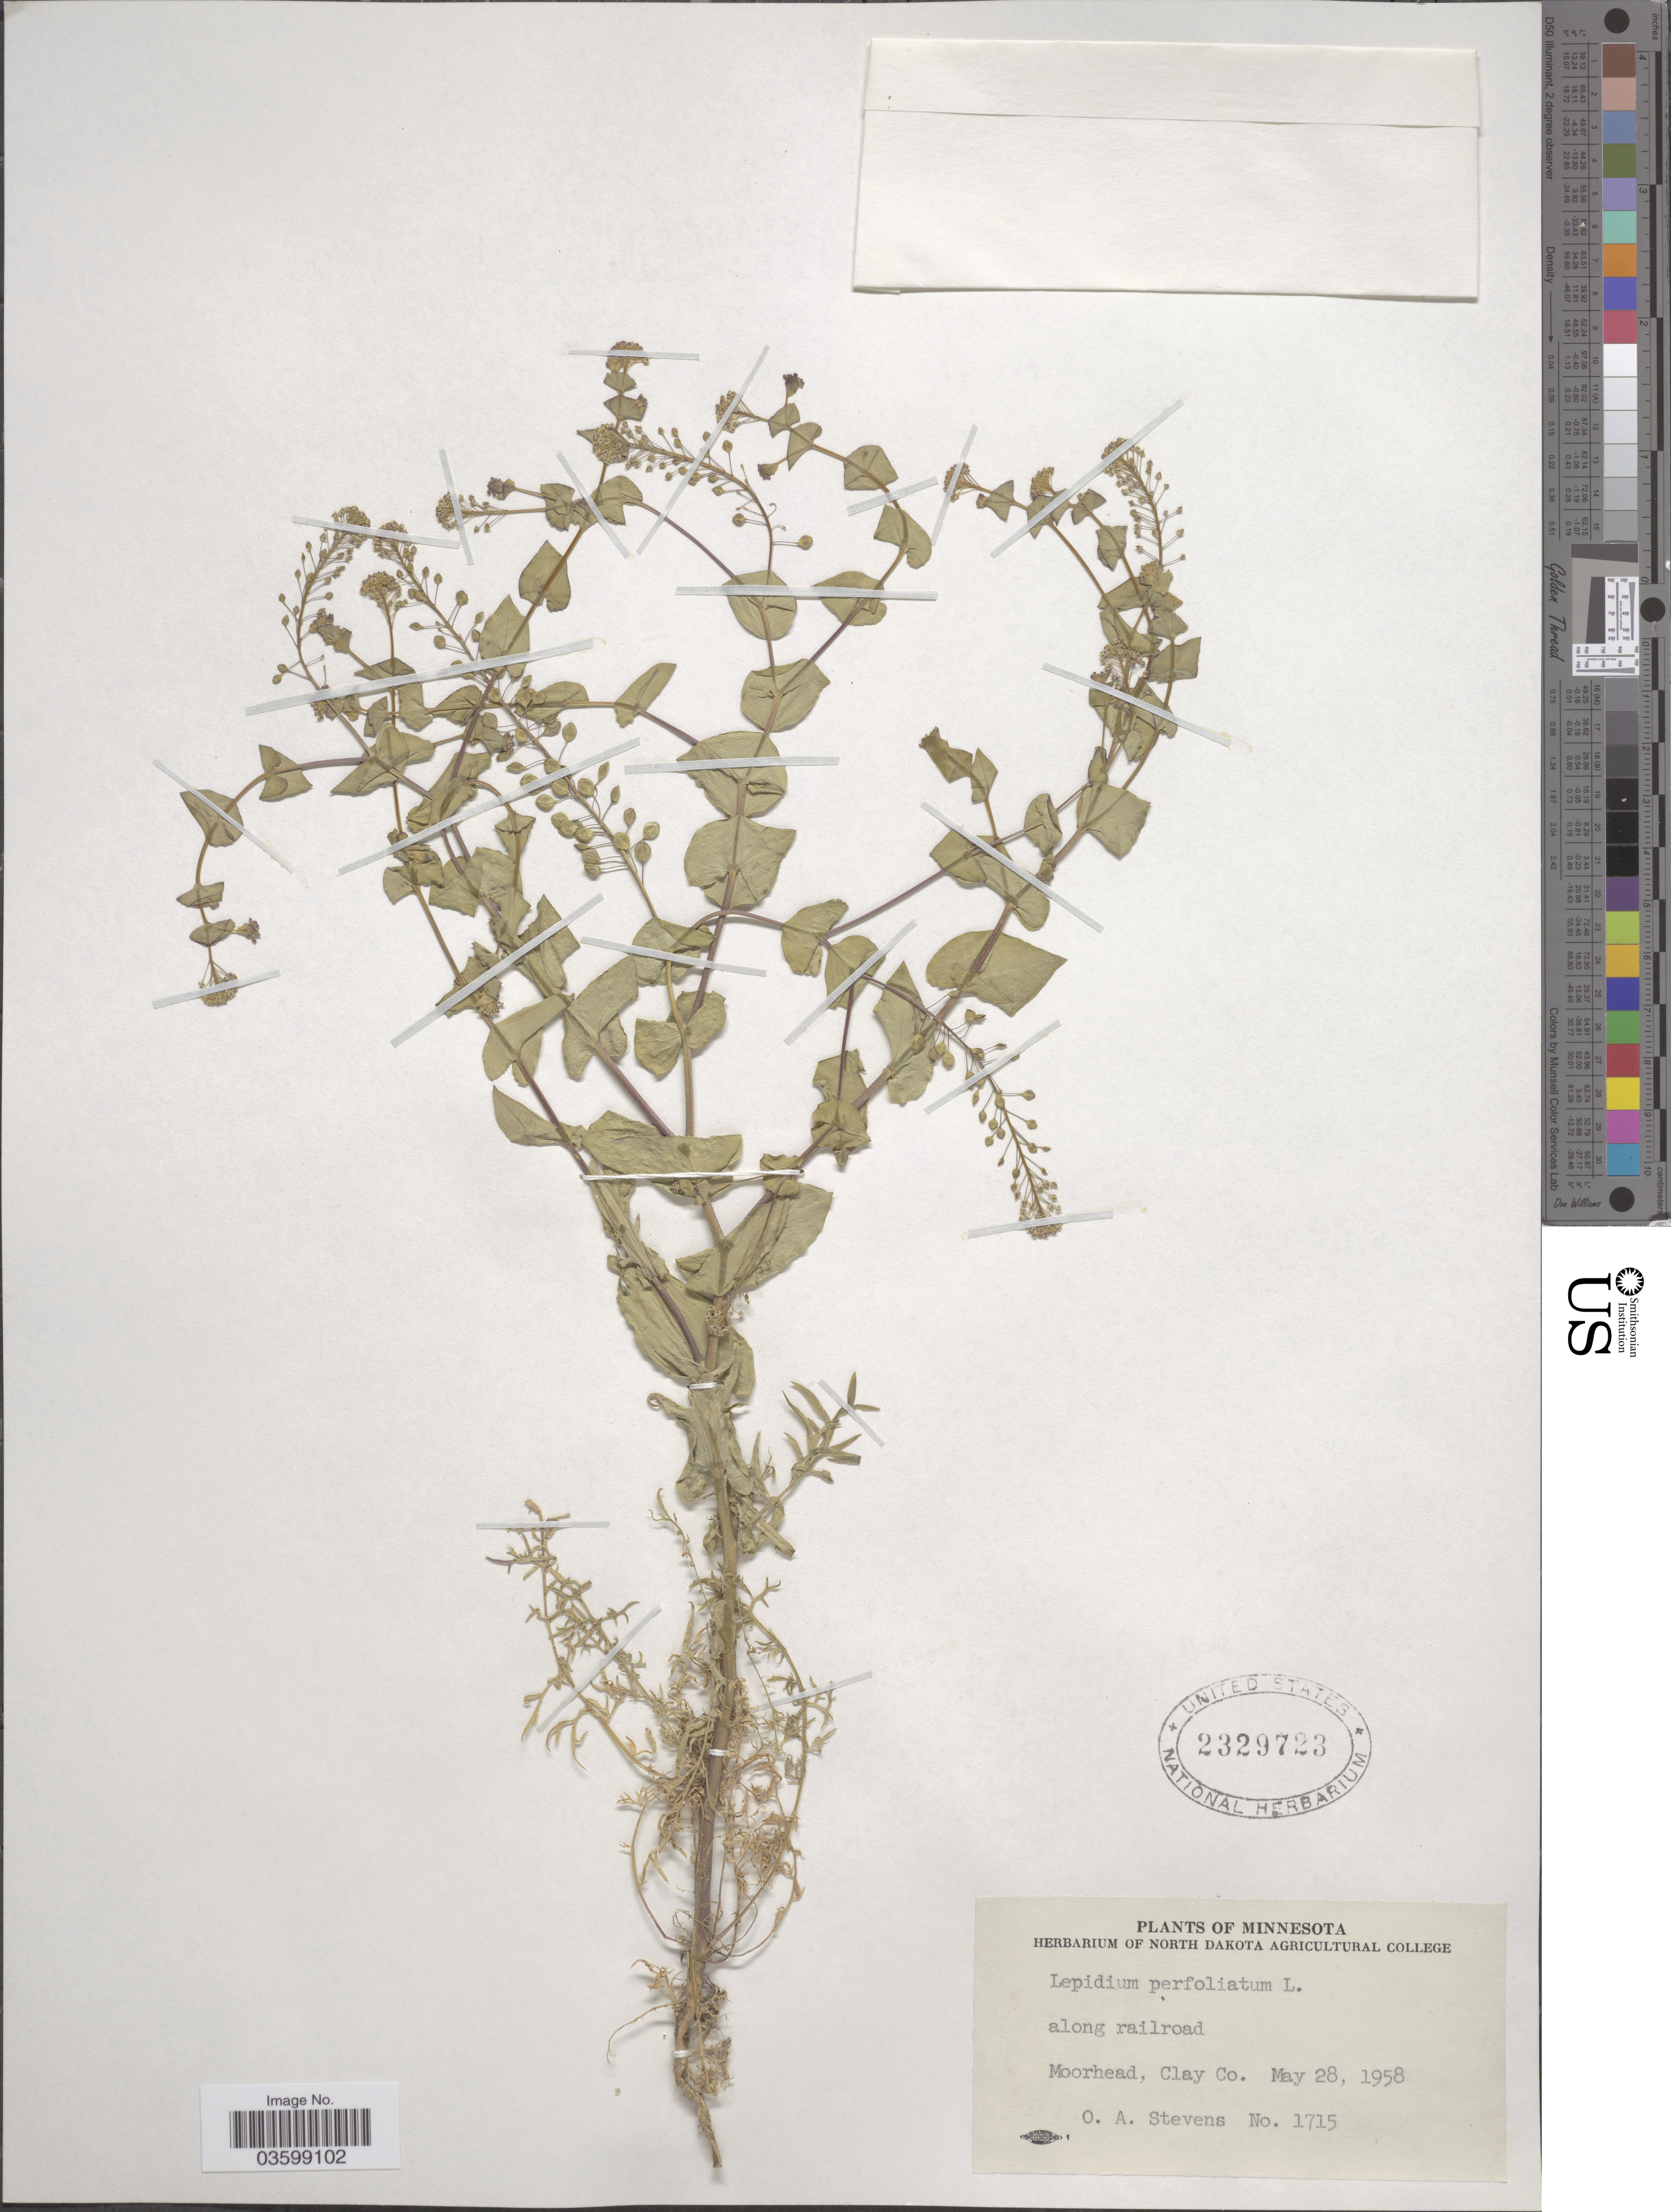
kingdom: Plantae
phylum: Tracheophyta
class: Magnoliopsida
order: Brassicales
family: Brassicaceae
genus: Lepidium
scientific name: Lepidium perfoliatum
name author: L.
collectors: O. A. Stevens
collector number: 1715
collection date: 1958-05-28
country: United States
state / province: Minnesota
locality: Moorhead, Clay Co.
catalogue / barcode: US 2329723